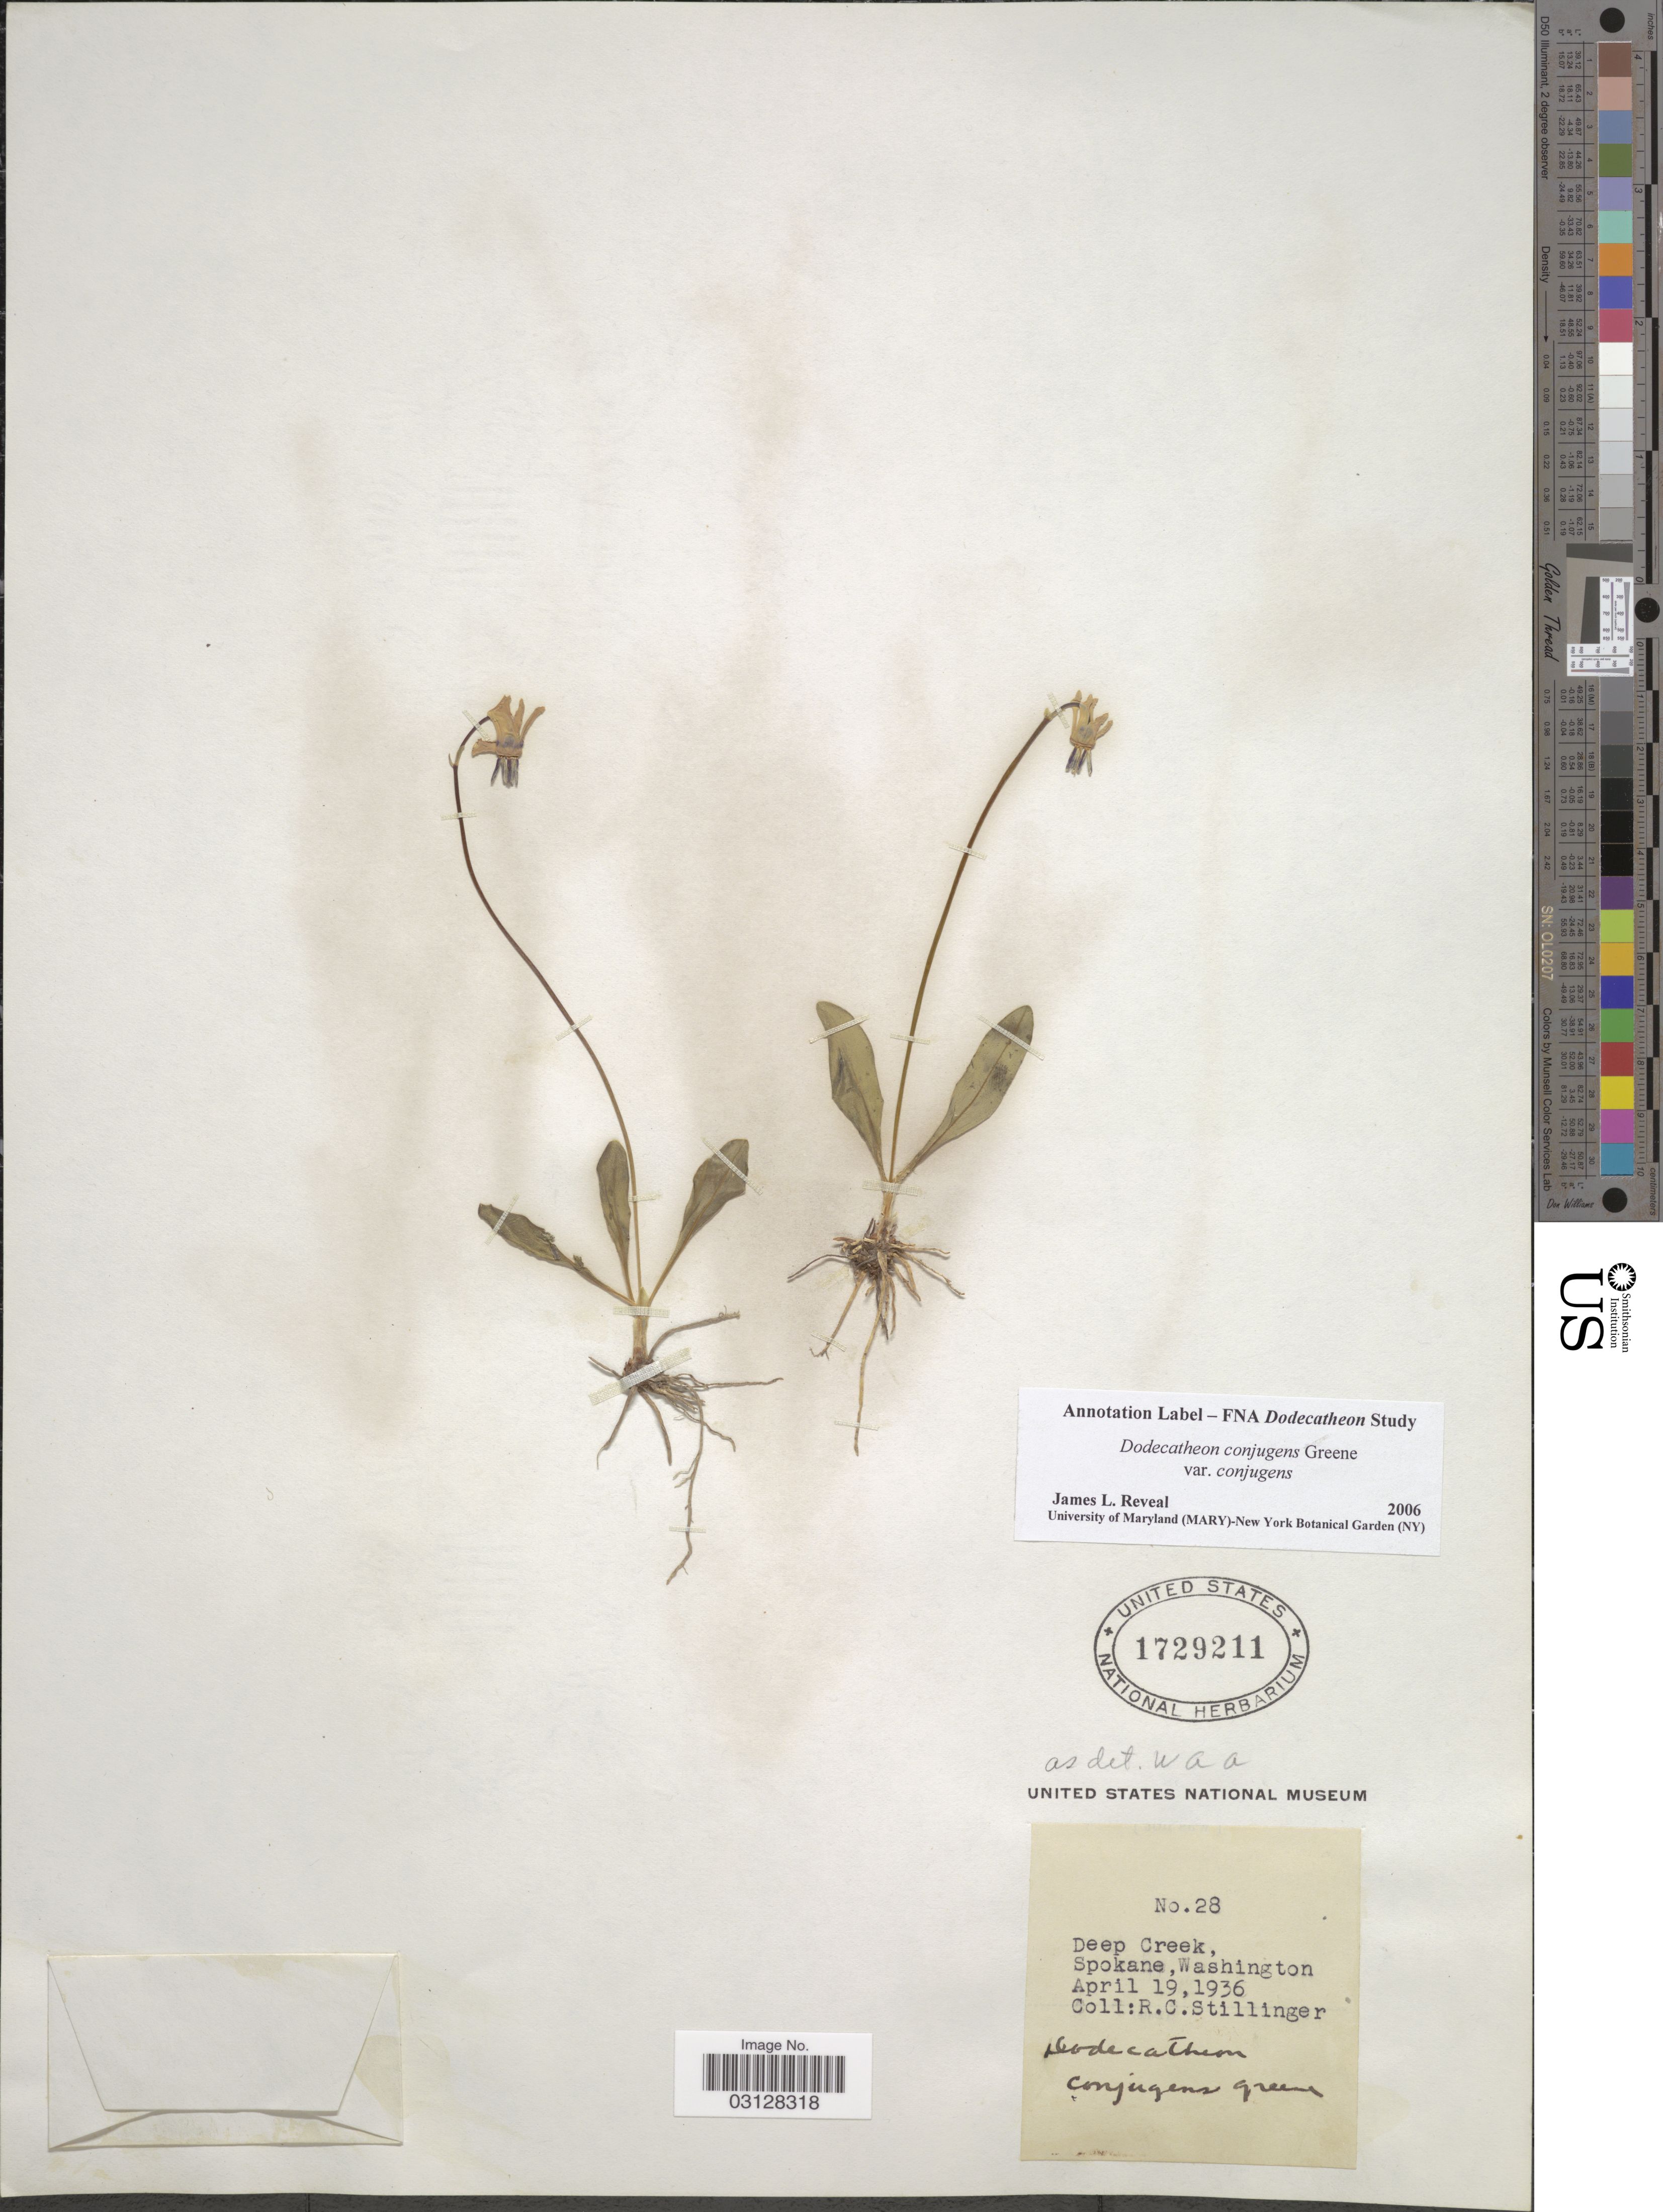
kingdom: Plantae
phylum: Tracheophyta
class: Magnoliopsida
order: Ericales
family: Primulaceae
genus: Dodecatheon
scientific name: Dodecatheon conjugens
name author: Greene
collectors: R. Stillinger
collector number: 28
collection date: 1936-04-19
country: United States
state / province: Washington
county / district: Spokane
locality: Deep Creek, Spokane.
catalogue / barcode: US 1729211